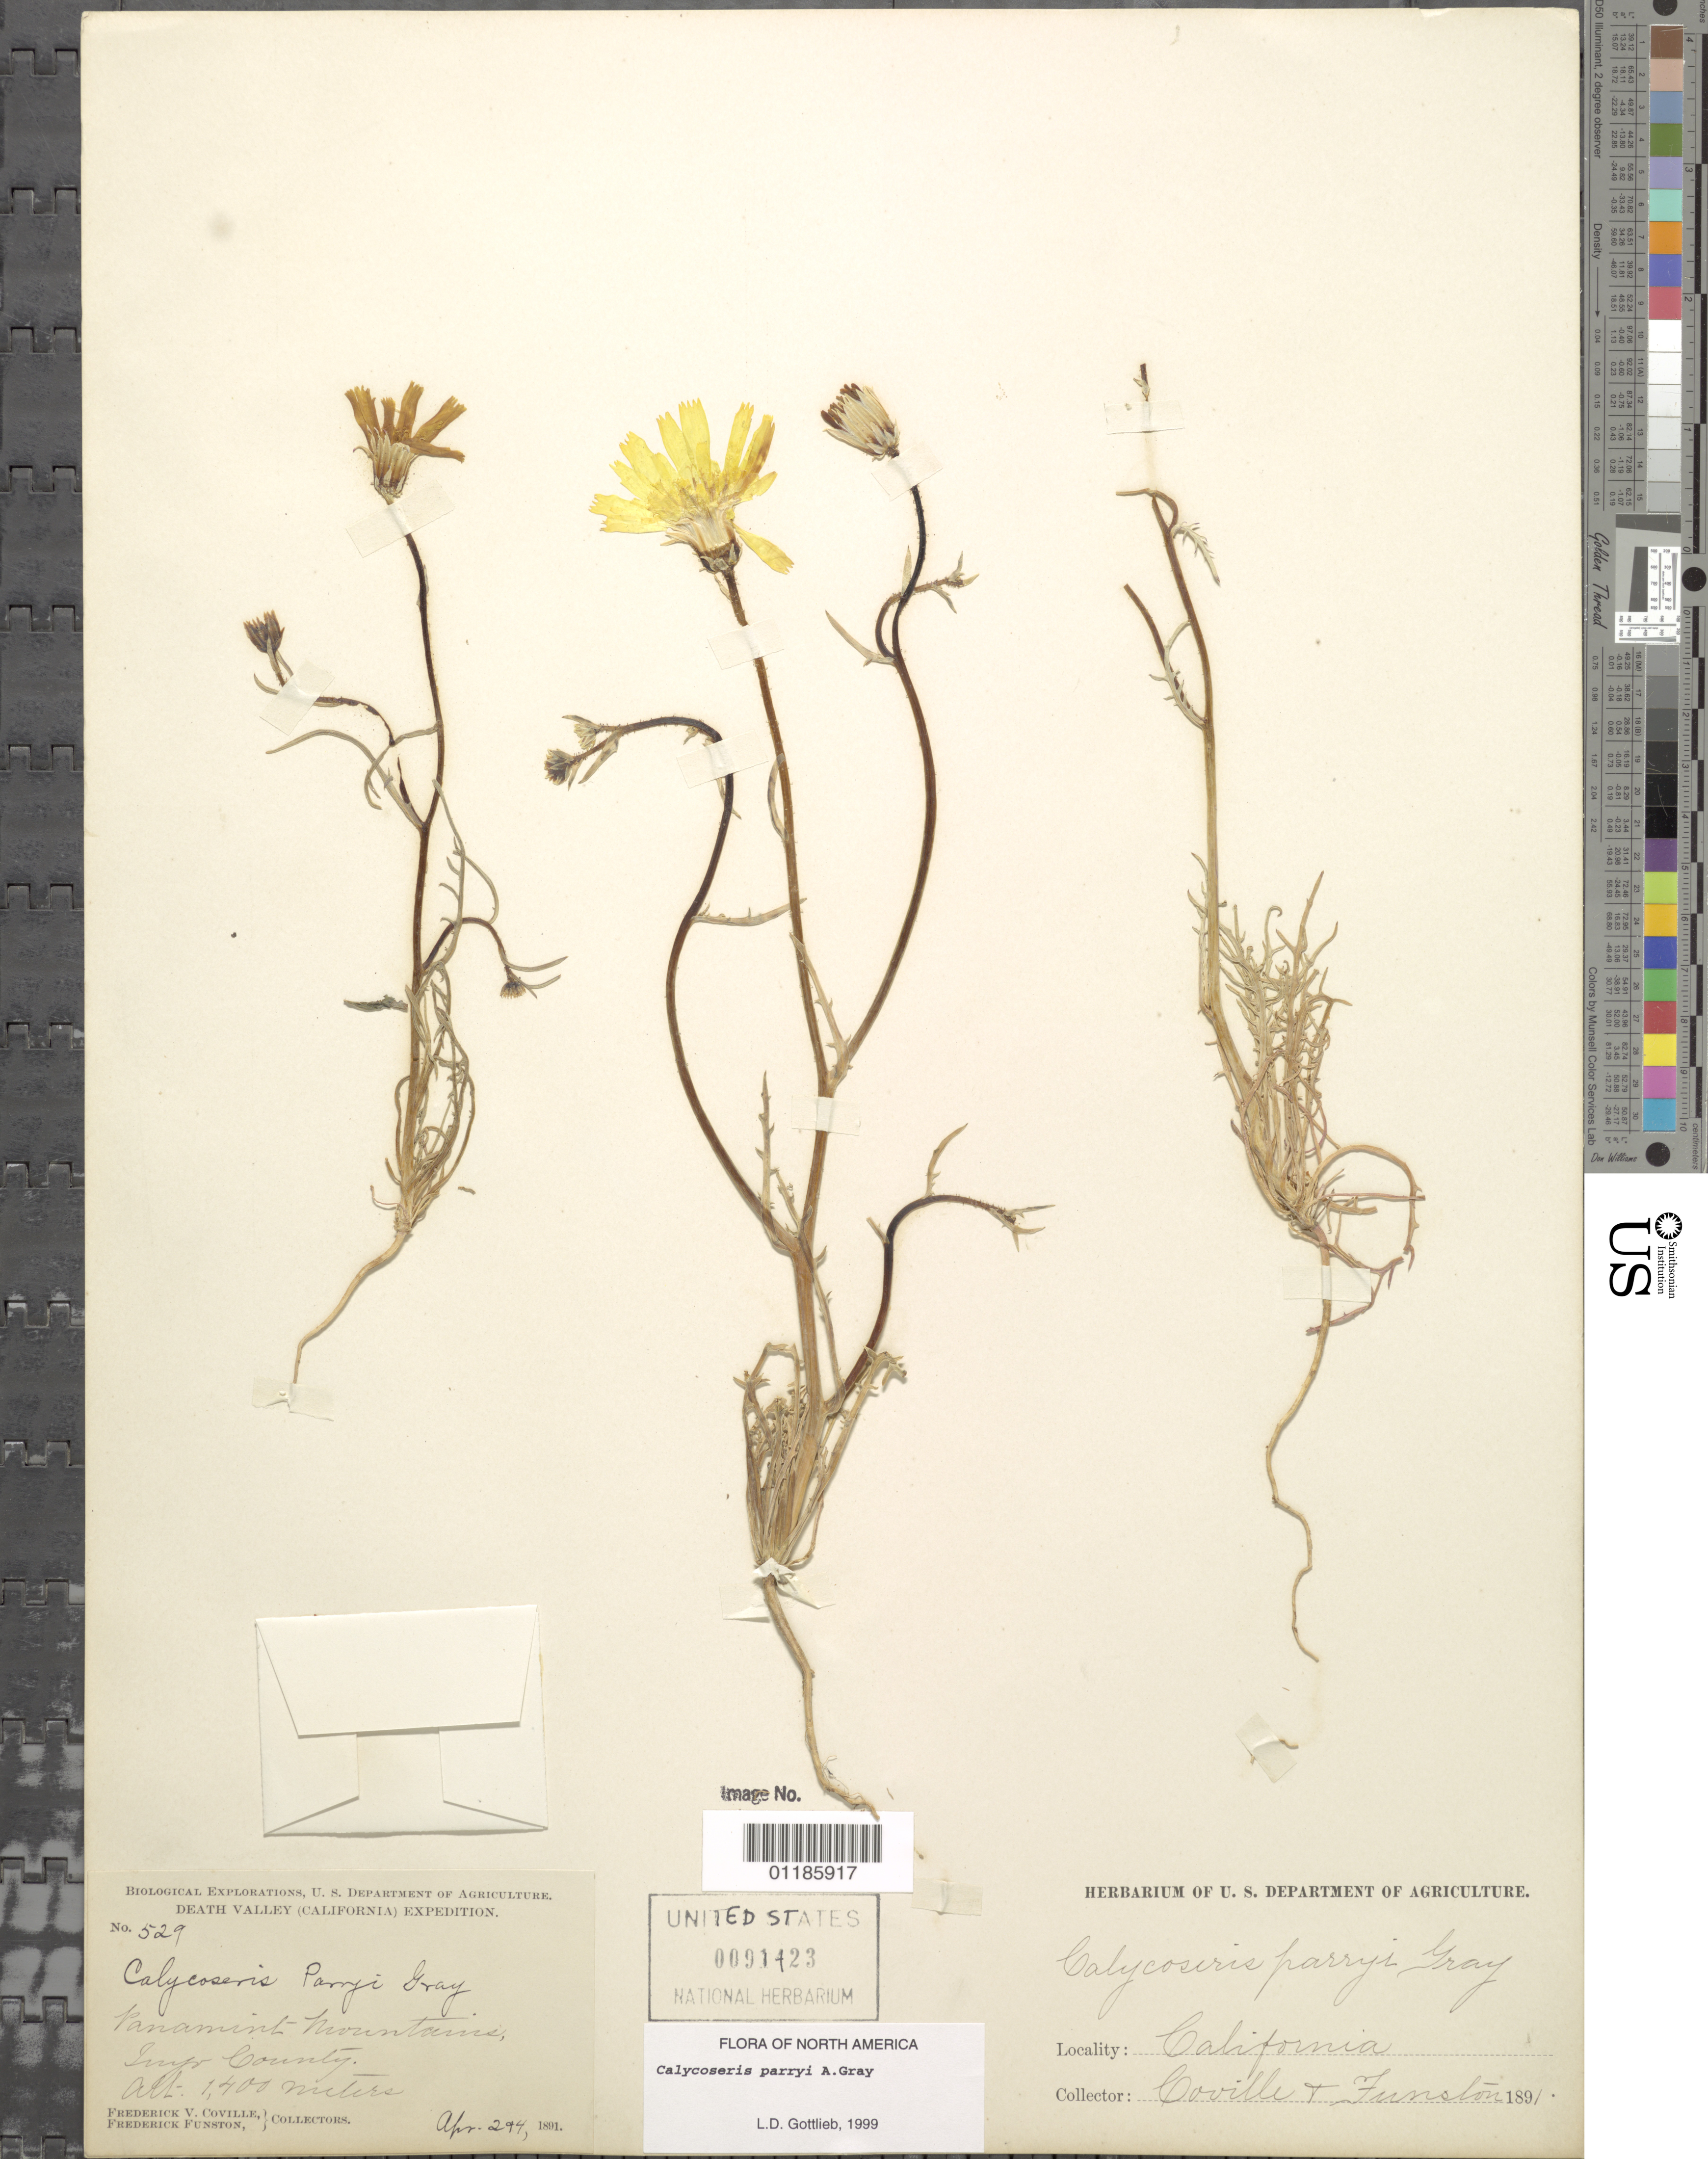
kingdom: Plantae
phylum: Tracheophyta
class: Magnoliopsida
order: Asterales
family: Asteraceae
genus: Calycoseris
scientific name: Calycoseris parryi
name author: A. Gray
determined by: Gottlieb, L. D.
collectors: F. V. Coville & F. Funston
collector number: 529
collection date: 1891-04-02/1891-04-04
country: United States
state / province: California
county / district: Inyo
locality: Panamint Mountains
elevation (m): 1400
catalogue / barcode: US 91423